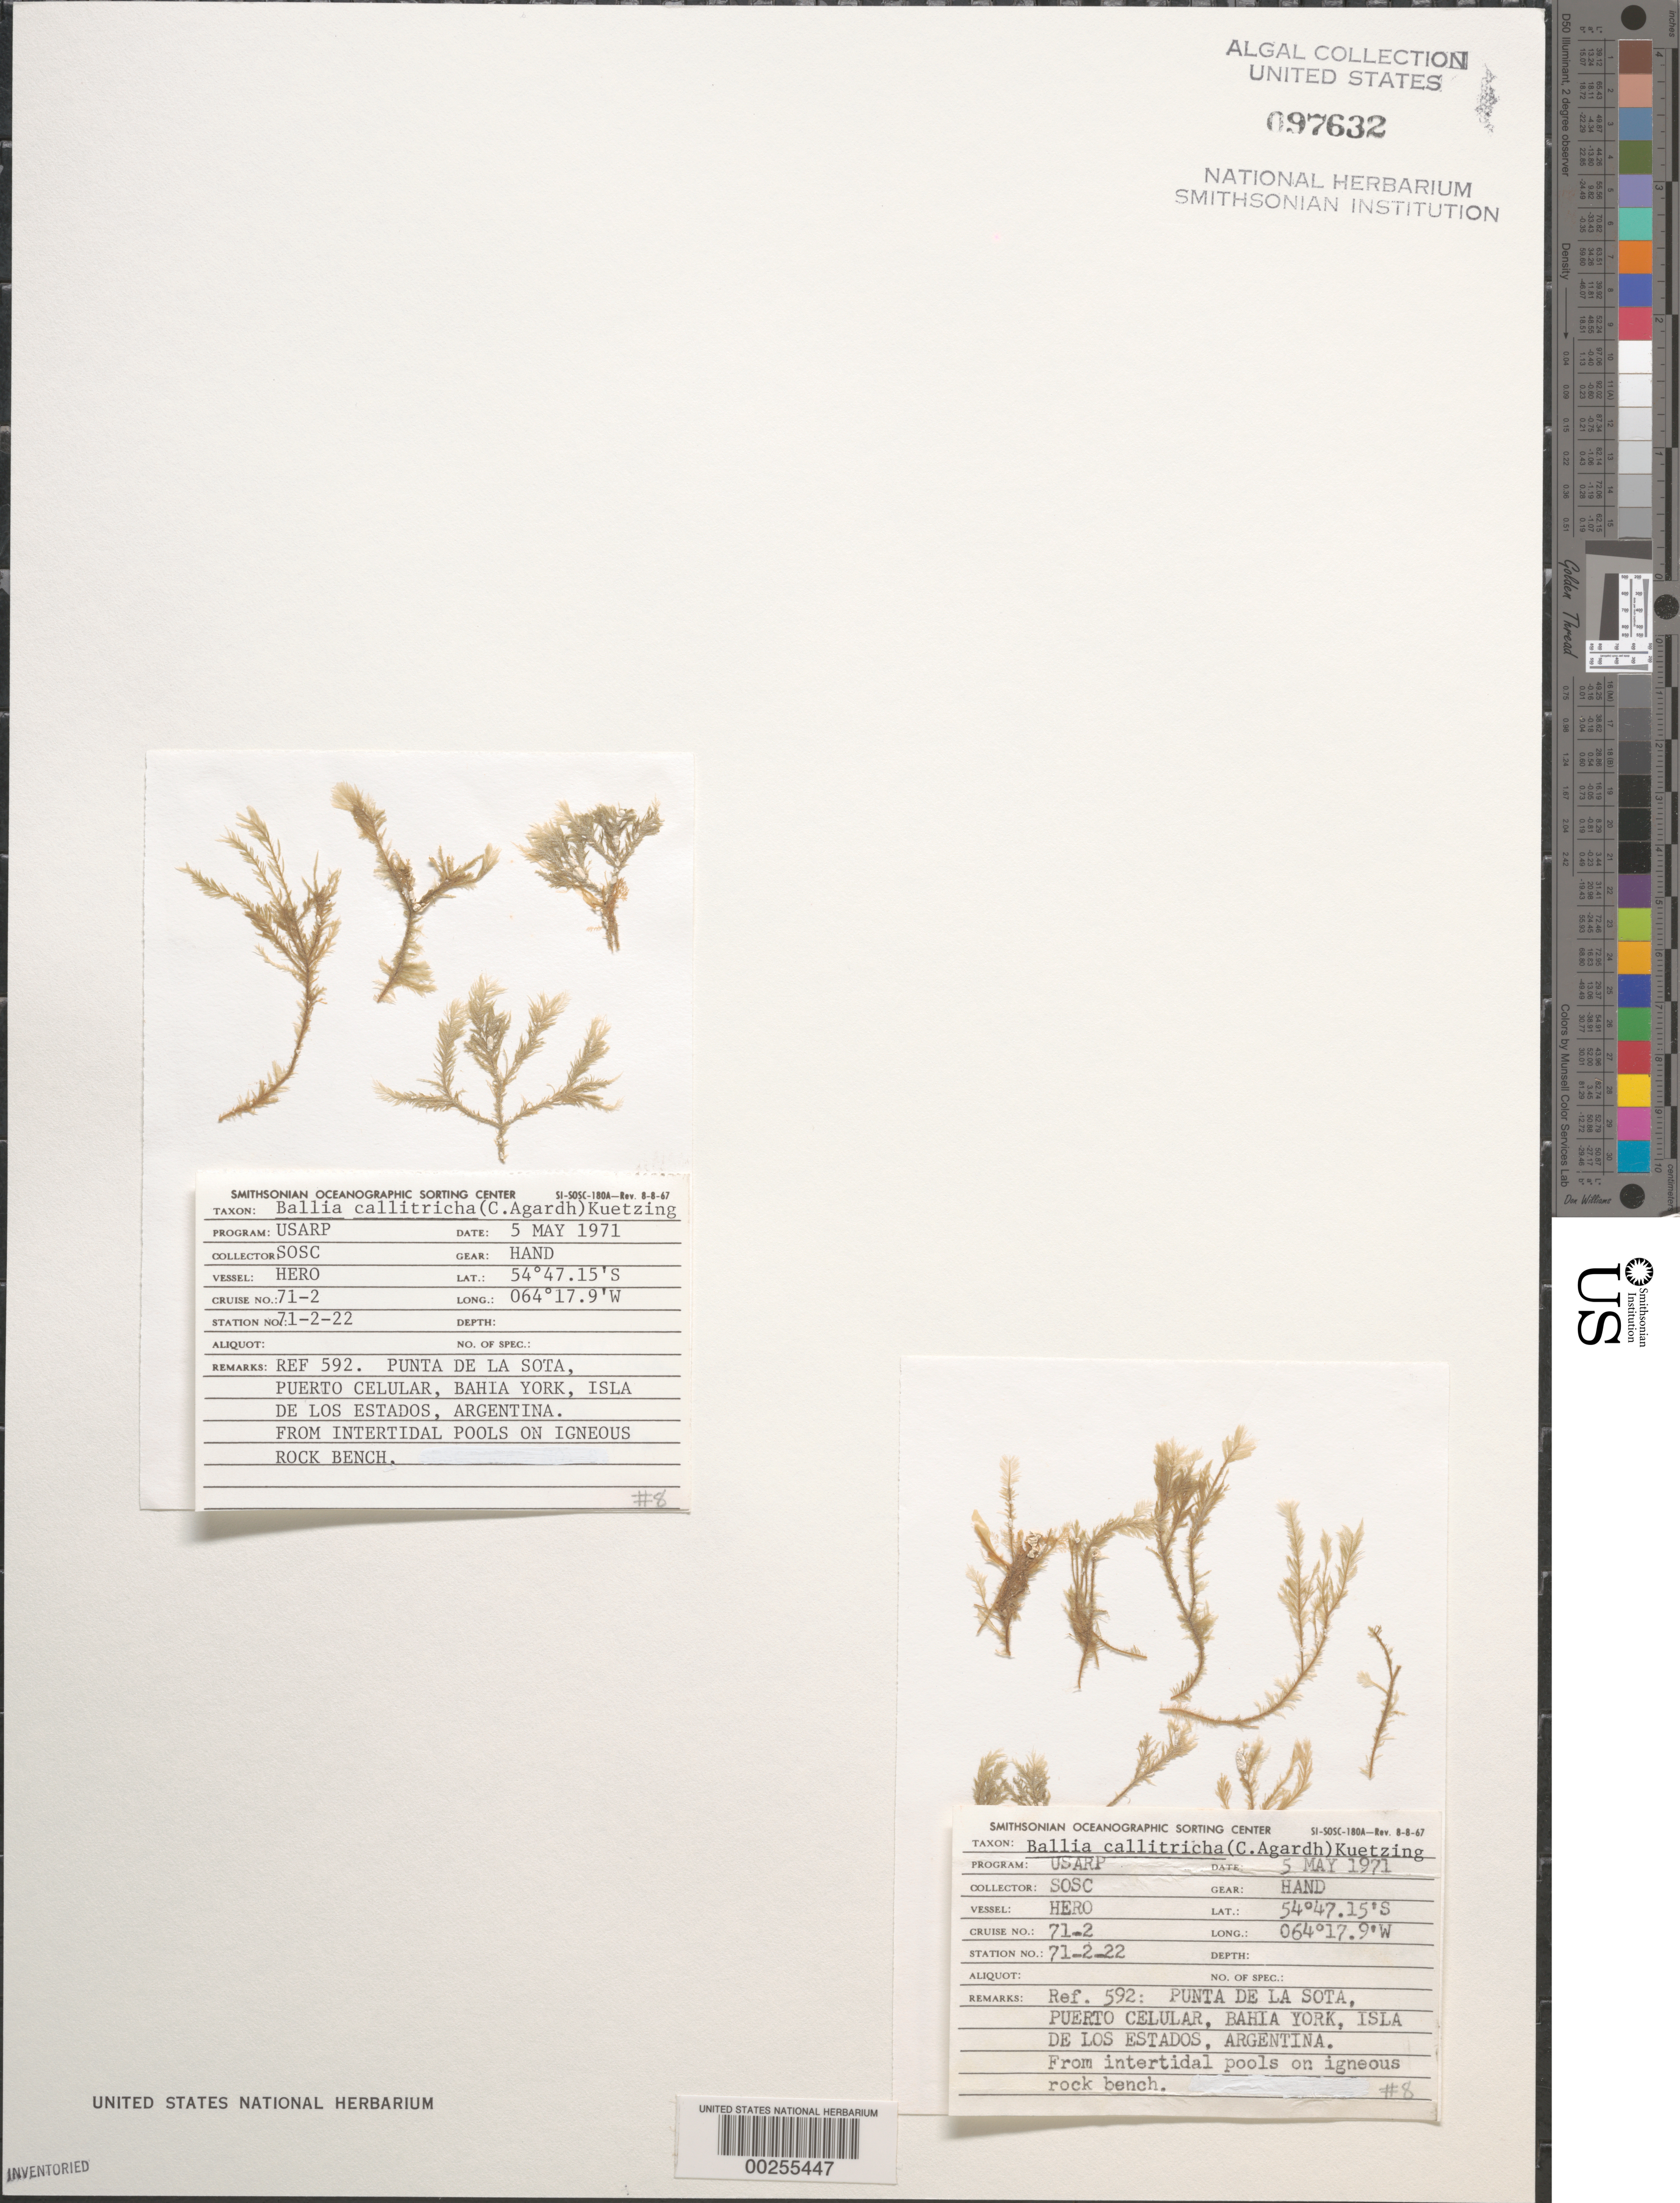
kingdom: Plantae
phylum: Rhodophyta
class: Florideophyceae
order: Balliales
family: Balliaceae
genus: Ballia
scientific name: Ballia callitricha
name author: (C. Agardh) Kützing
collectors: SOSC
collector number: Station 71-2-22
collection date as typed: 05 May 1971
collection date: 1971-05-05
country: Argentina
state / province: Tierra del Fuego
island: Isla de los Estados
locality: IBahia York, Puerto Celular, Punta de la Sota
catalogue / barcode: US 97632